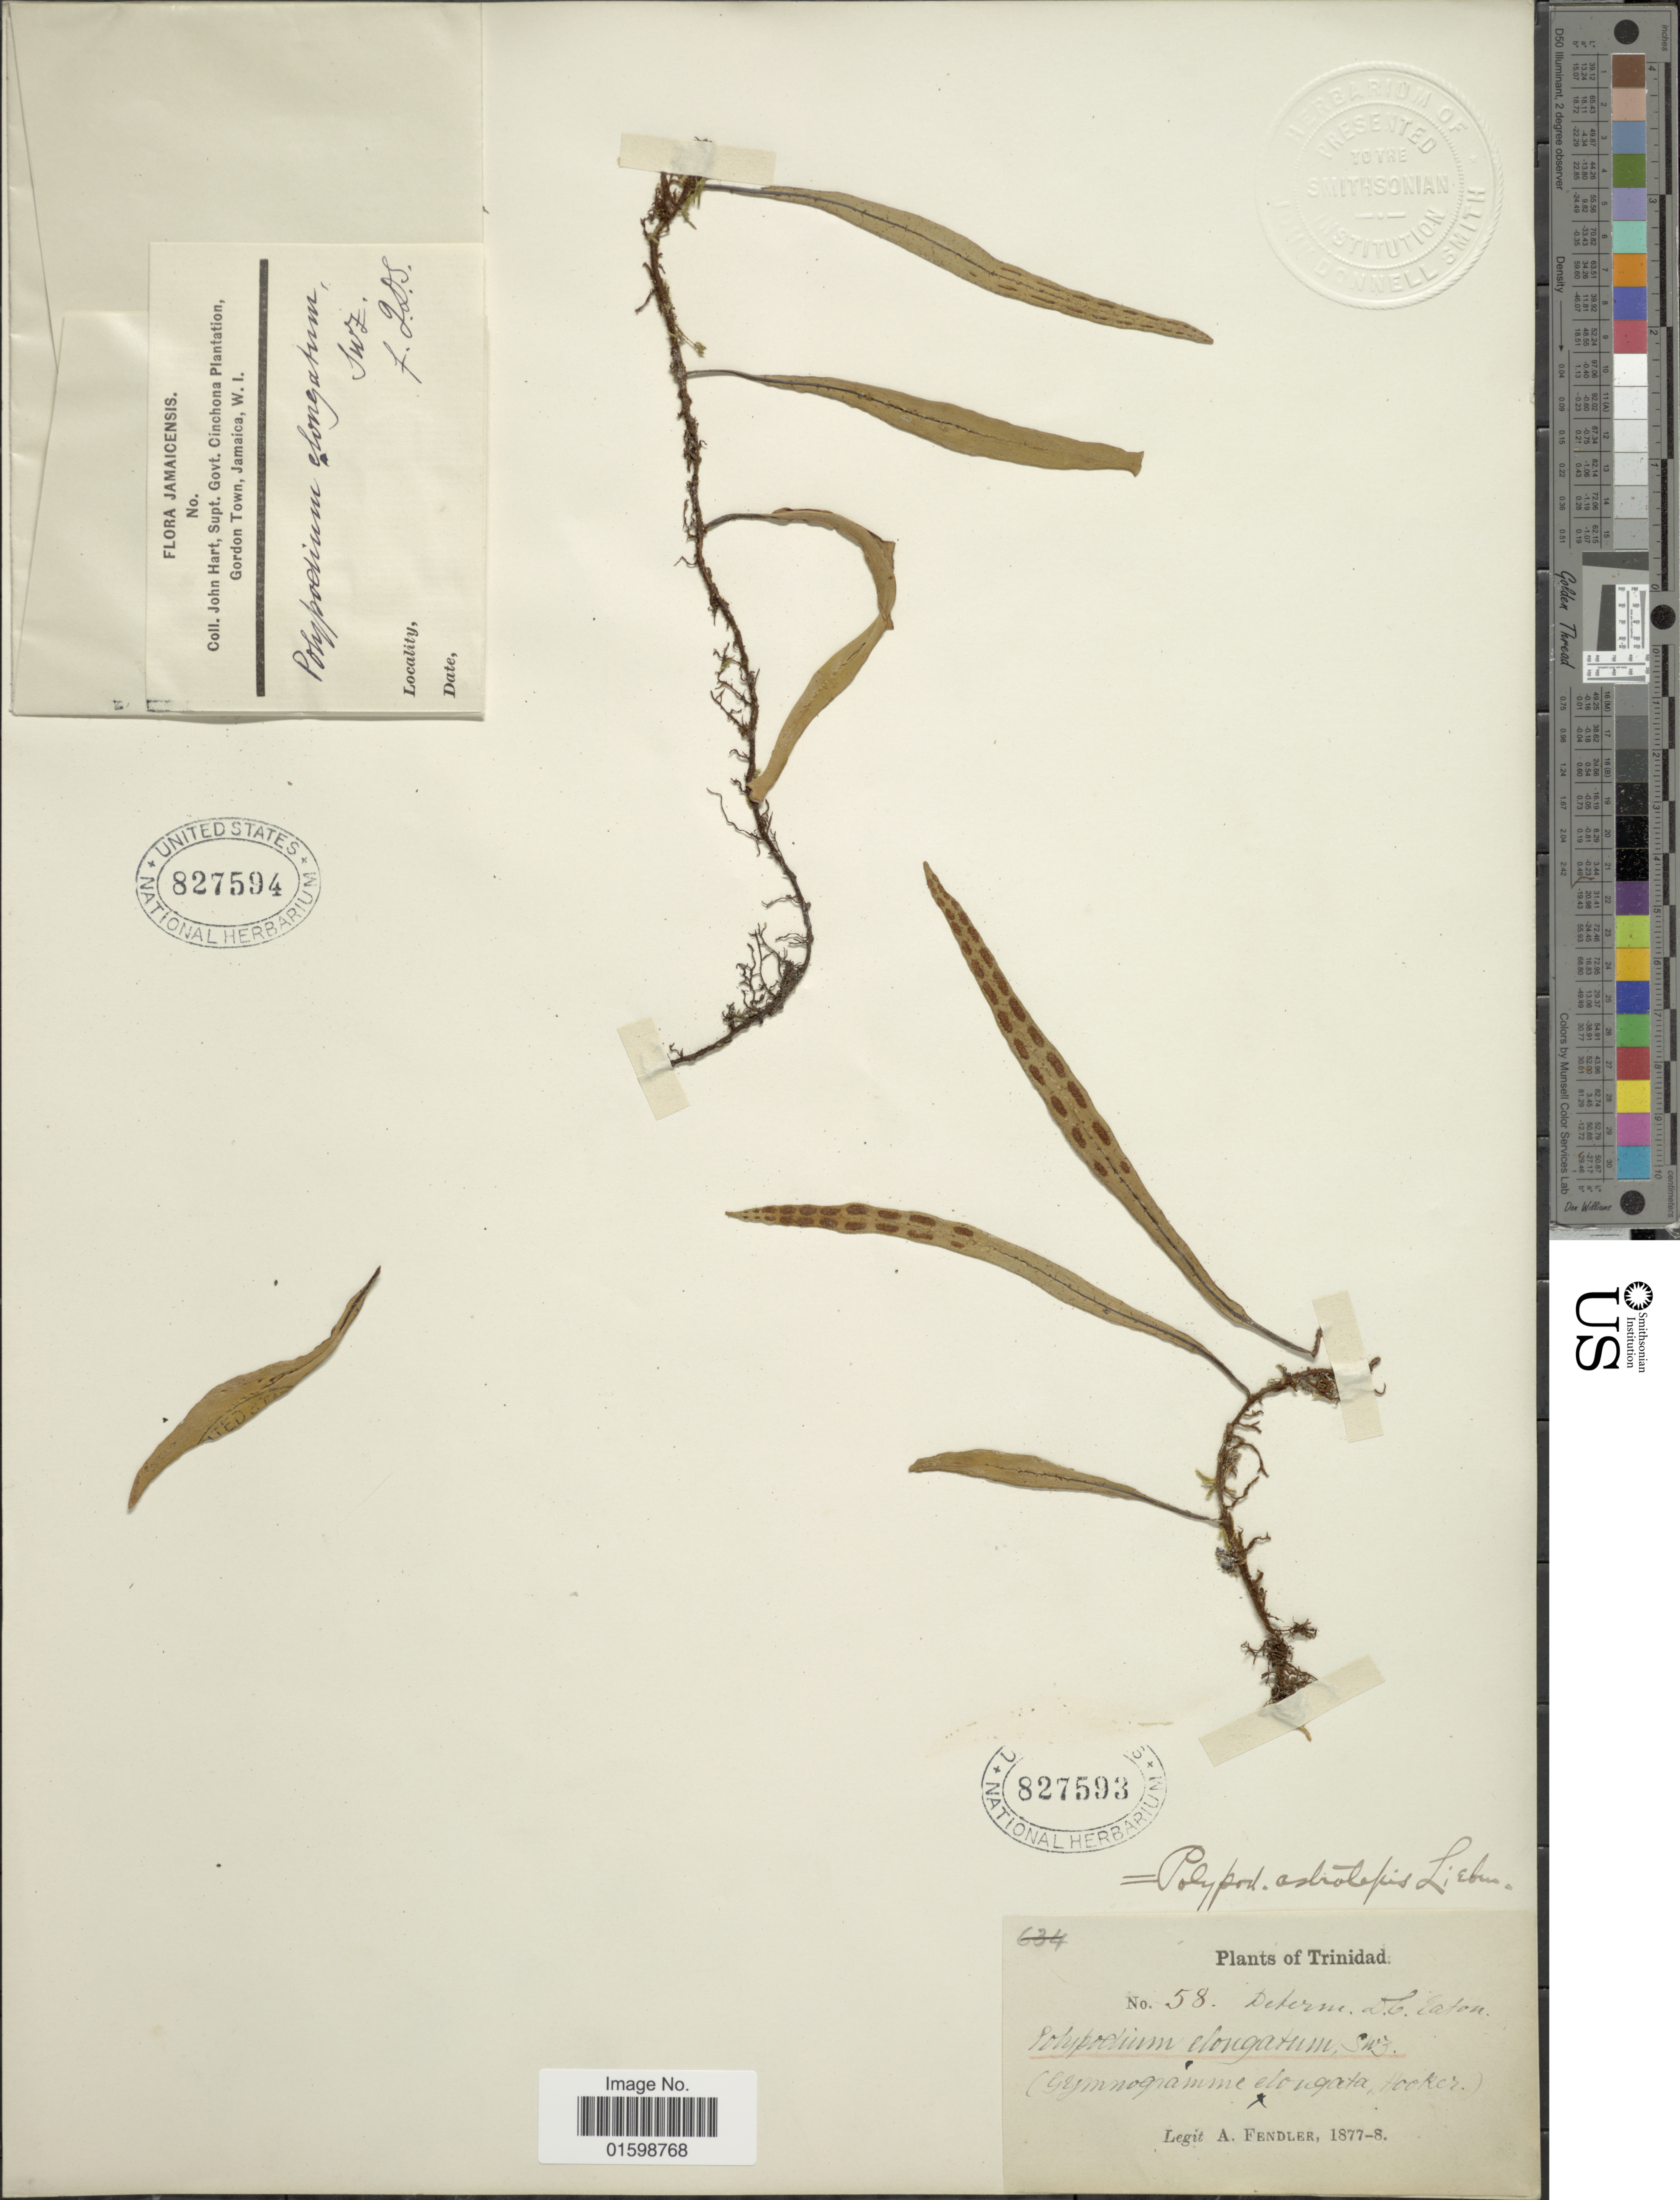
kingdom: Plantae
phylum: Tracheophyta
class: Polypodiopsida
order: Polypodiales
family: Polypodiaceae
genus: Pleopeltis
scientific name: Pleopeltis astrolepis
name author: (Liebm.) E. Fourn.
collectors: J. H. Hart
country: Jamaica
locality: Gordon Town, Jamaica, W. I.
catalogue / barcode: US 827594-2